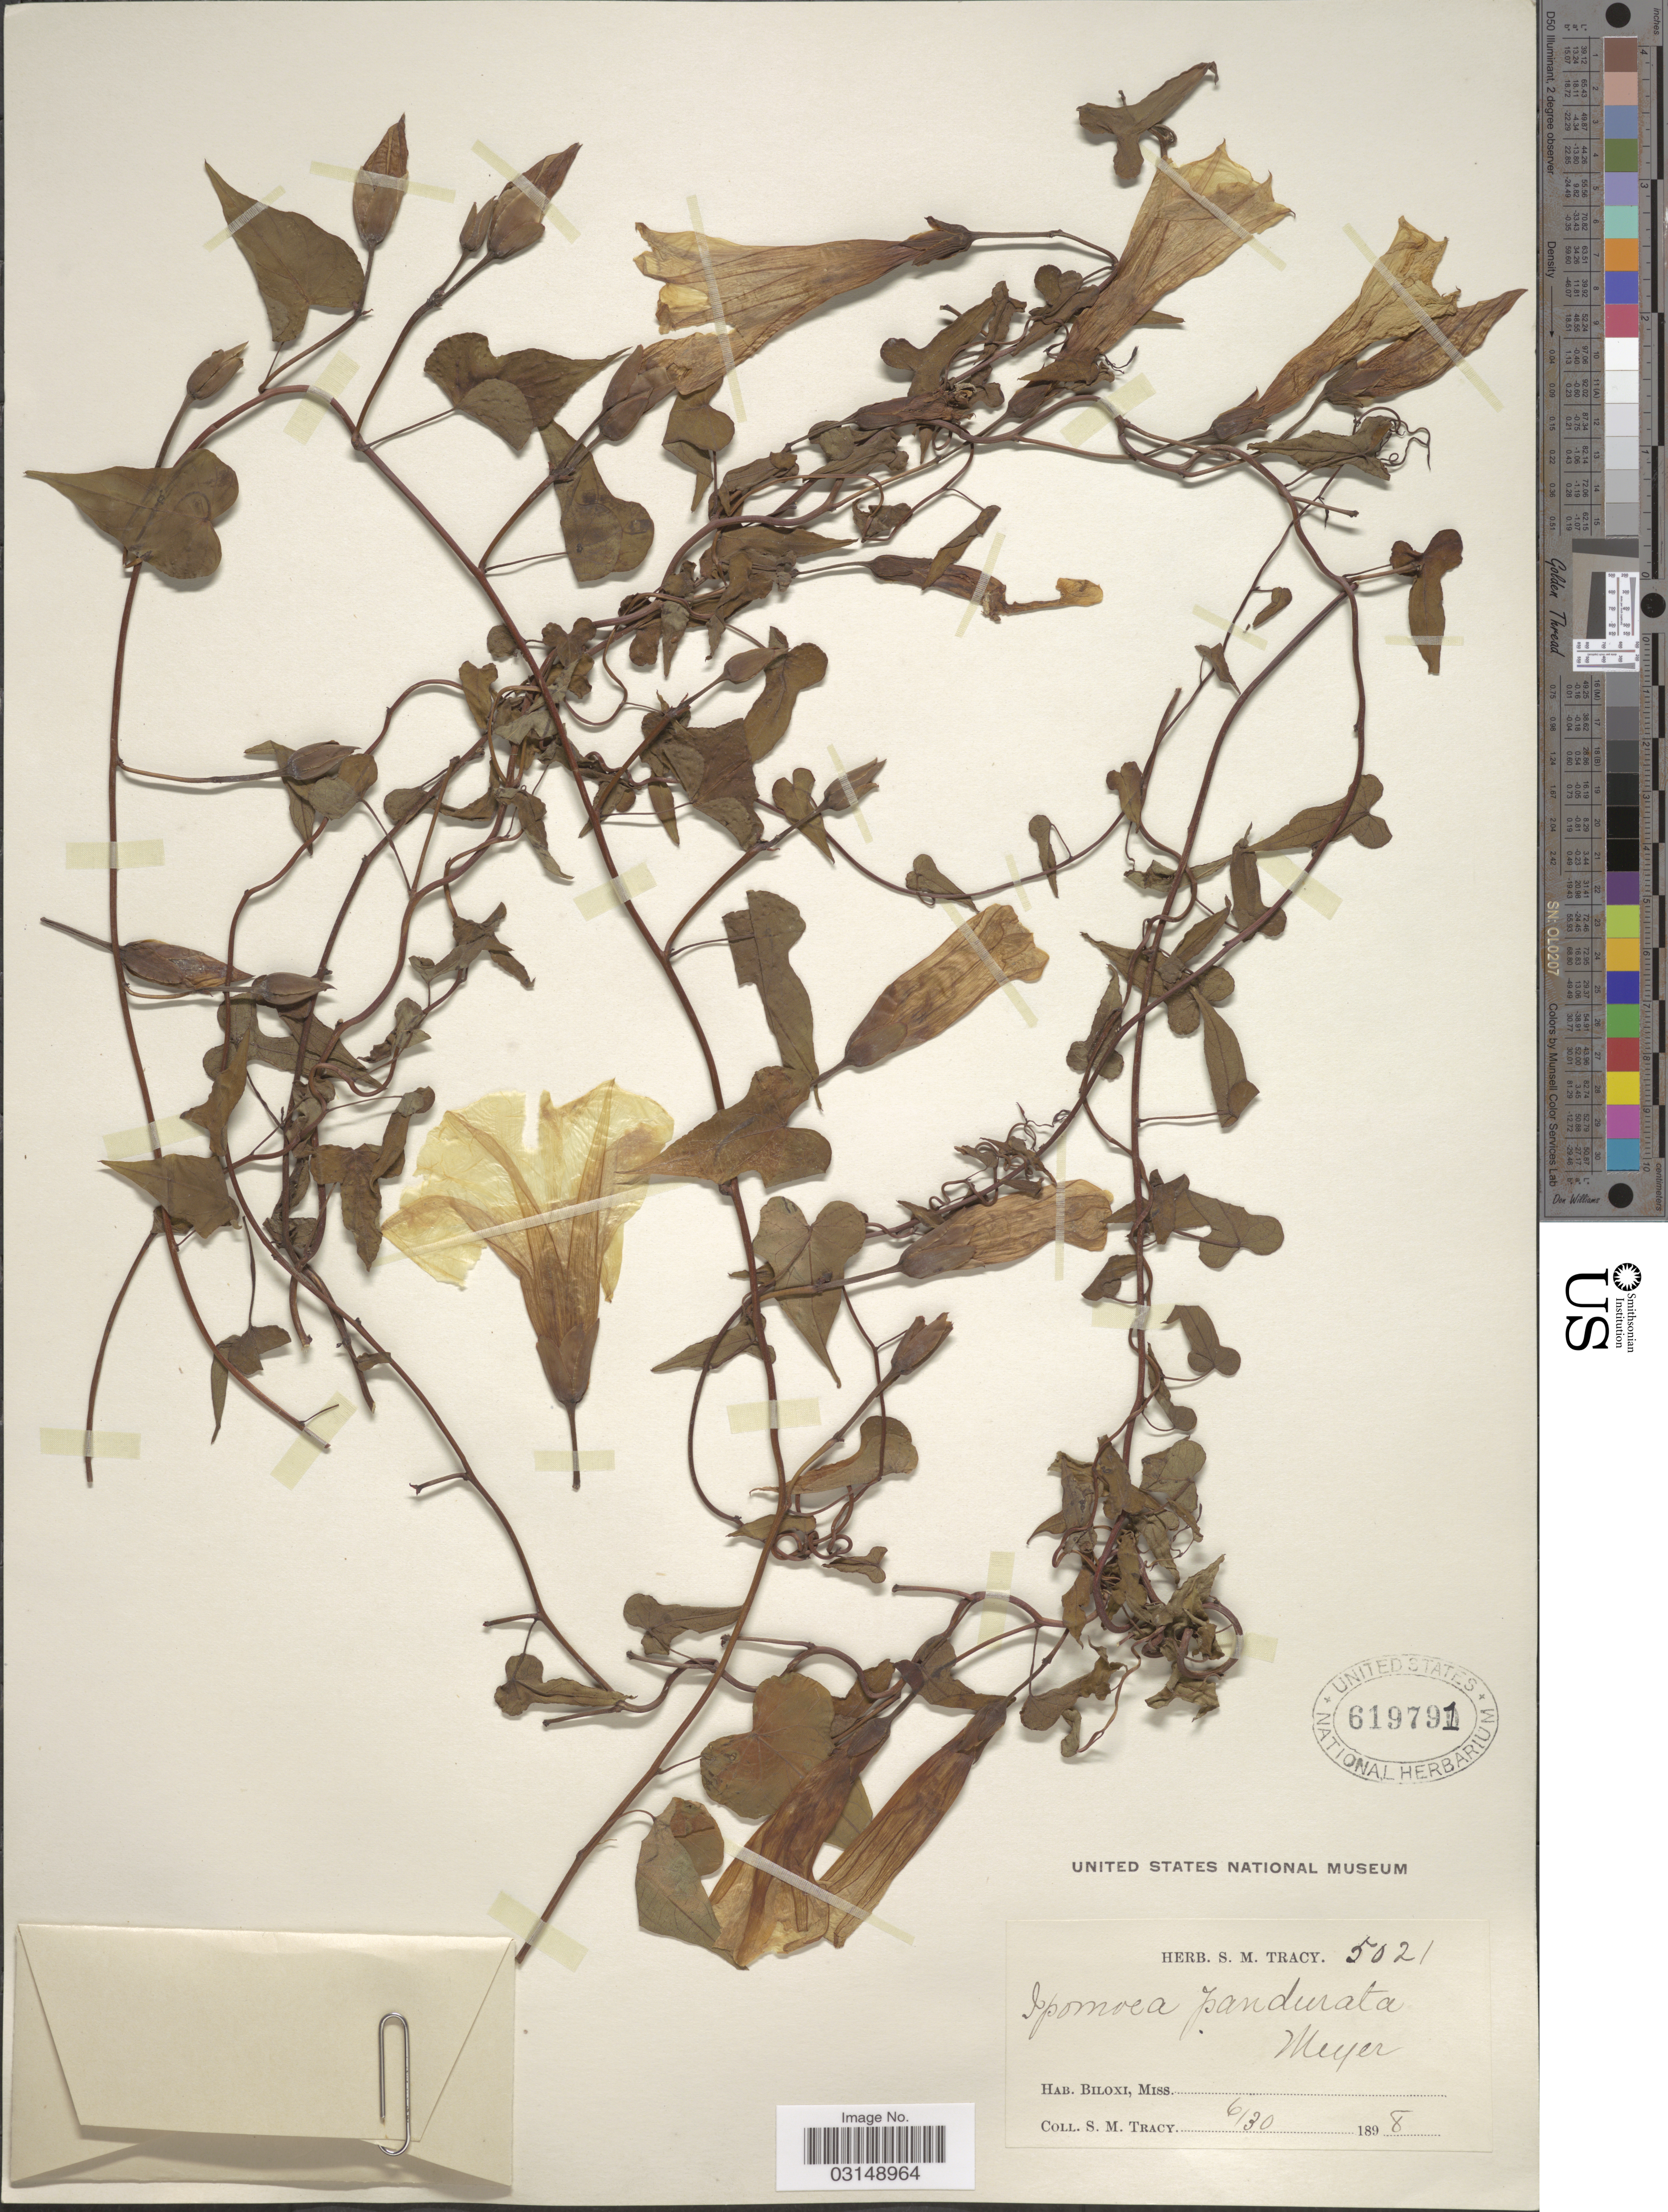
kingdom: Plantae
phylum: Tracheophyta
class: Magnoliopsida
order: Solanales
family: Convolvulaceae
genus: Ipomoea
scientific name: Ipomoea pandurata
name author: (L.) G. Mey.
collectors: S. M. Tracy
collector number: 5021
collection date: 1898-06-30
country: United States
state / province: Mississippi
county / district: Harrison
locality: Biloxi.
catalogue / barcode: US 619791